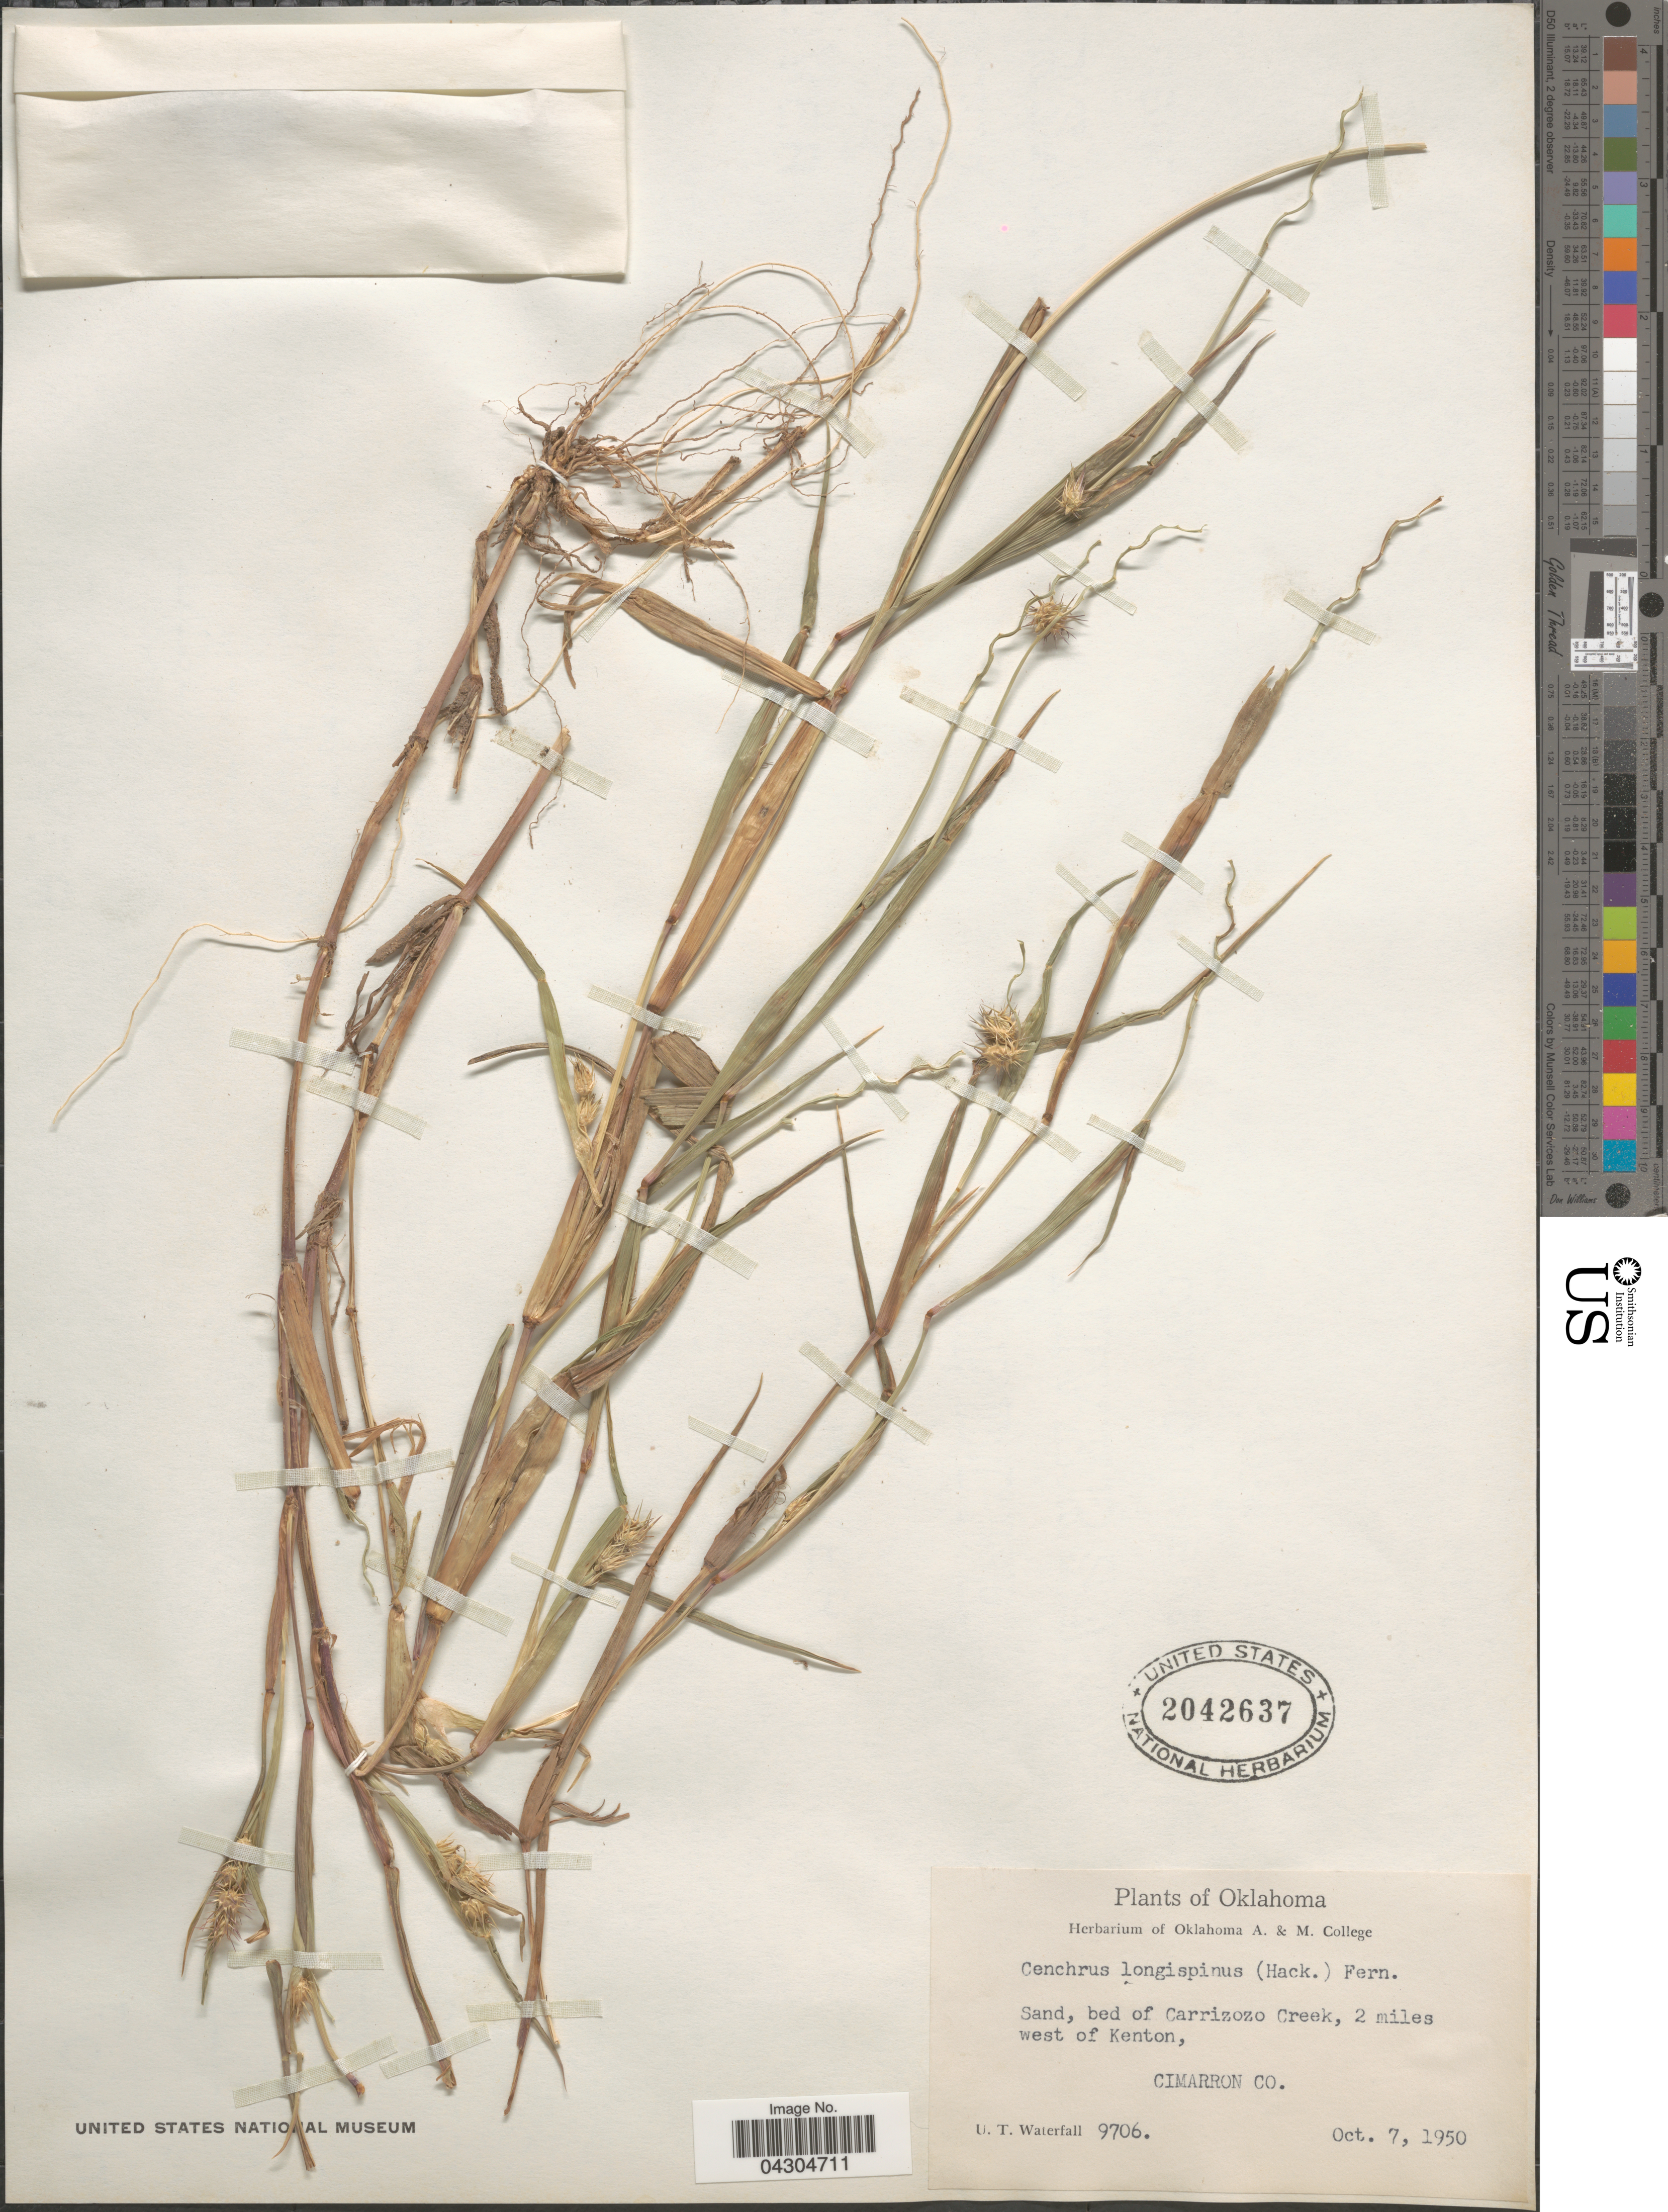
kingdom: Plantae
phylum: Tracheophyta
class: Liliopsida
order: Poales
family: Poaceae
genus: Cenchrus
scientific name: Cenchrus longispinus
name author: (Hack.) Fernald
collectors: U. T. Waterfall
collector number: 9706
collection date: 1950-10-07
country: United States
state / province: Oklahoma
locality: Sand, bed of Carrizozo Creek, 2 miles west of Kenton, Cimarron Co.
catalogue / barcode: US 2042637